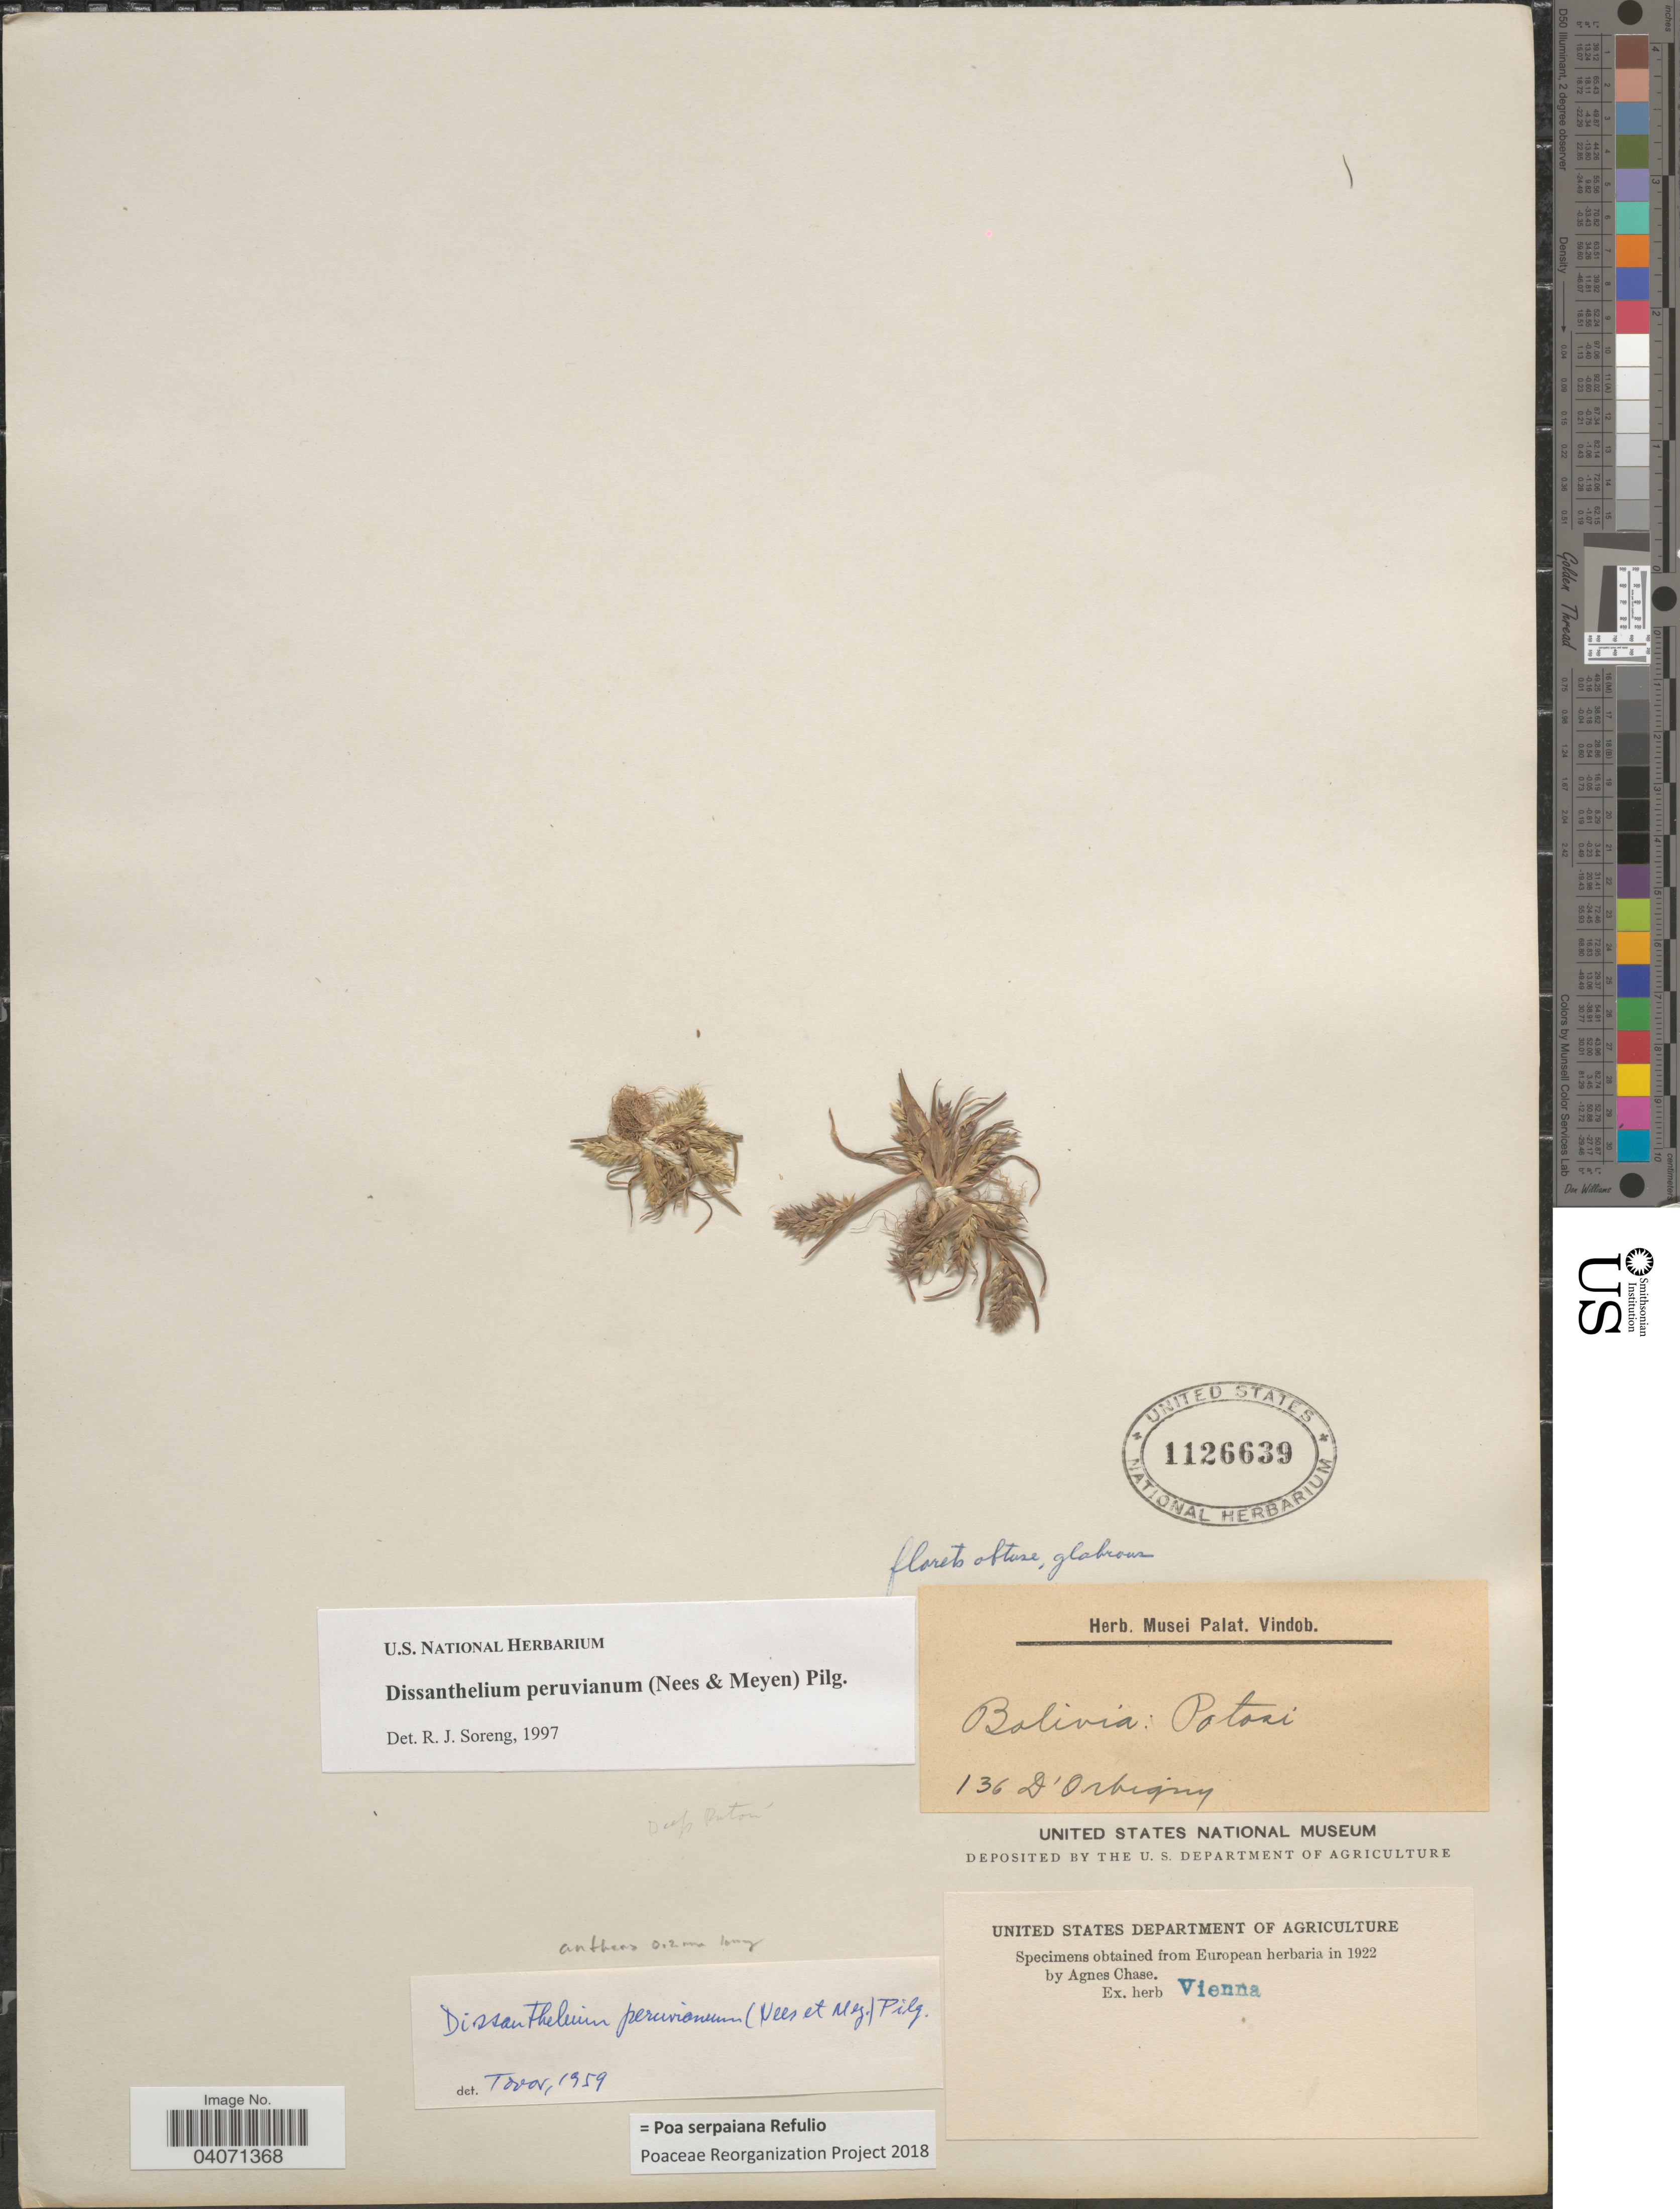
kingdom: Plantae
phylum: Tracheophyta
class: Liliopsida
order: Poales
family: Poaceae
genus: Poa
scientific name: Poa serpaiana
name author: Refulio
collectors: D'Orbigny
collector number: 136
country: Bolivia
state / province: Potosi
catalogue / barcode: US 1126639